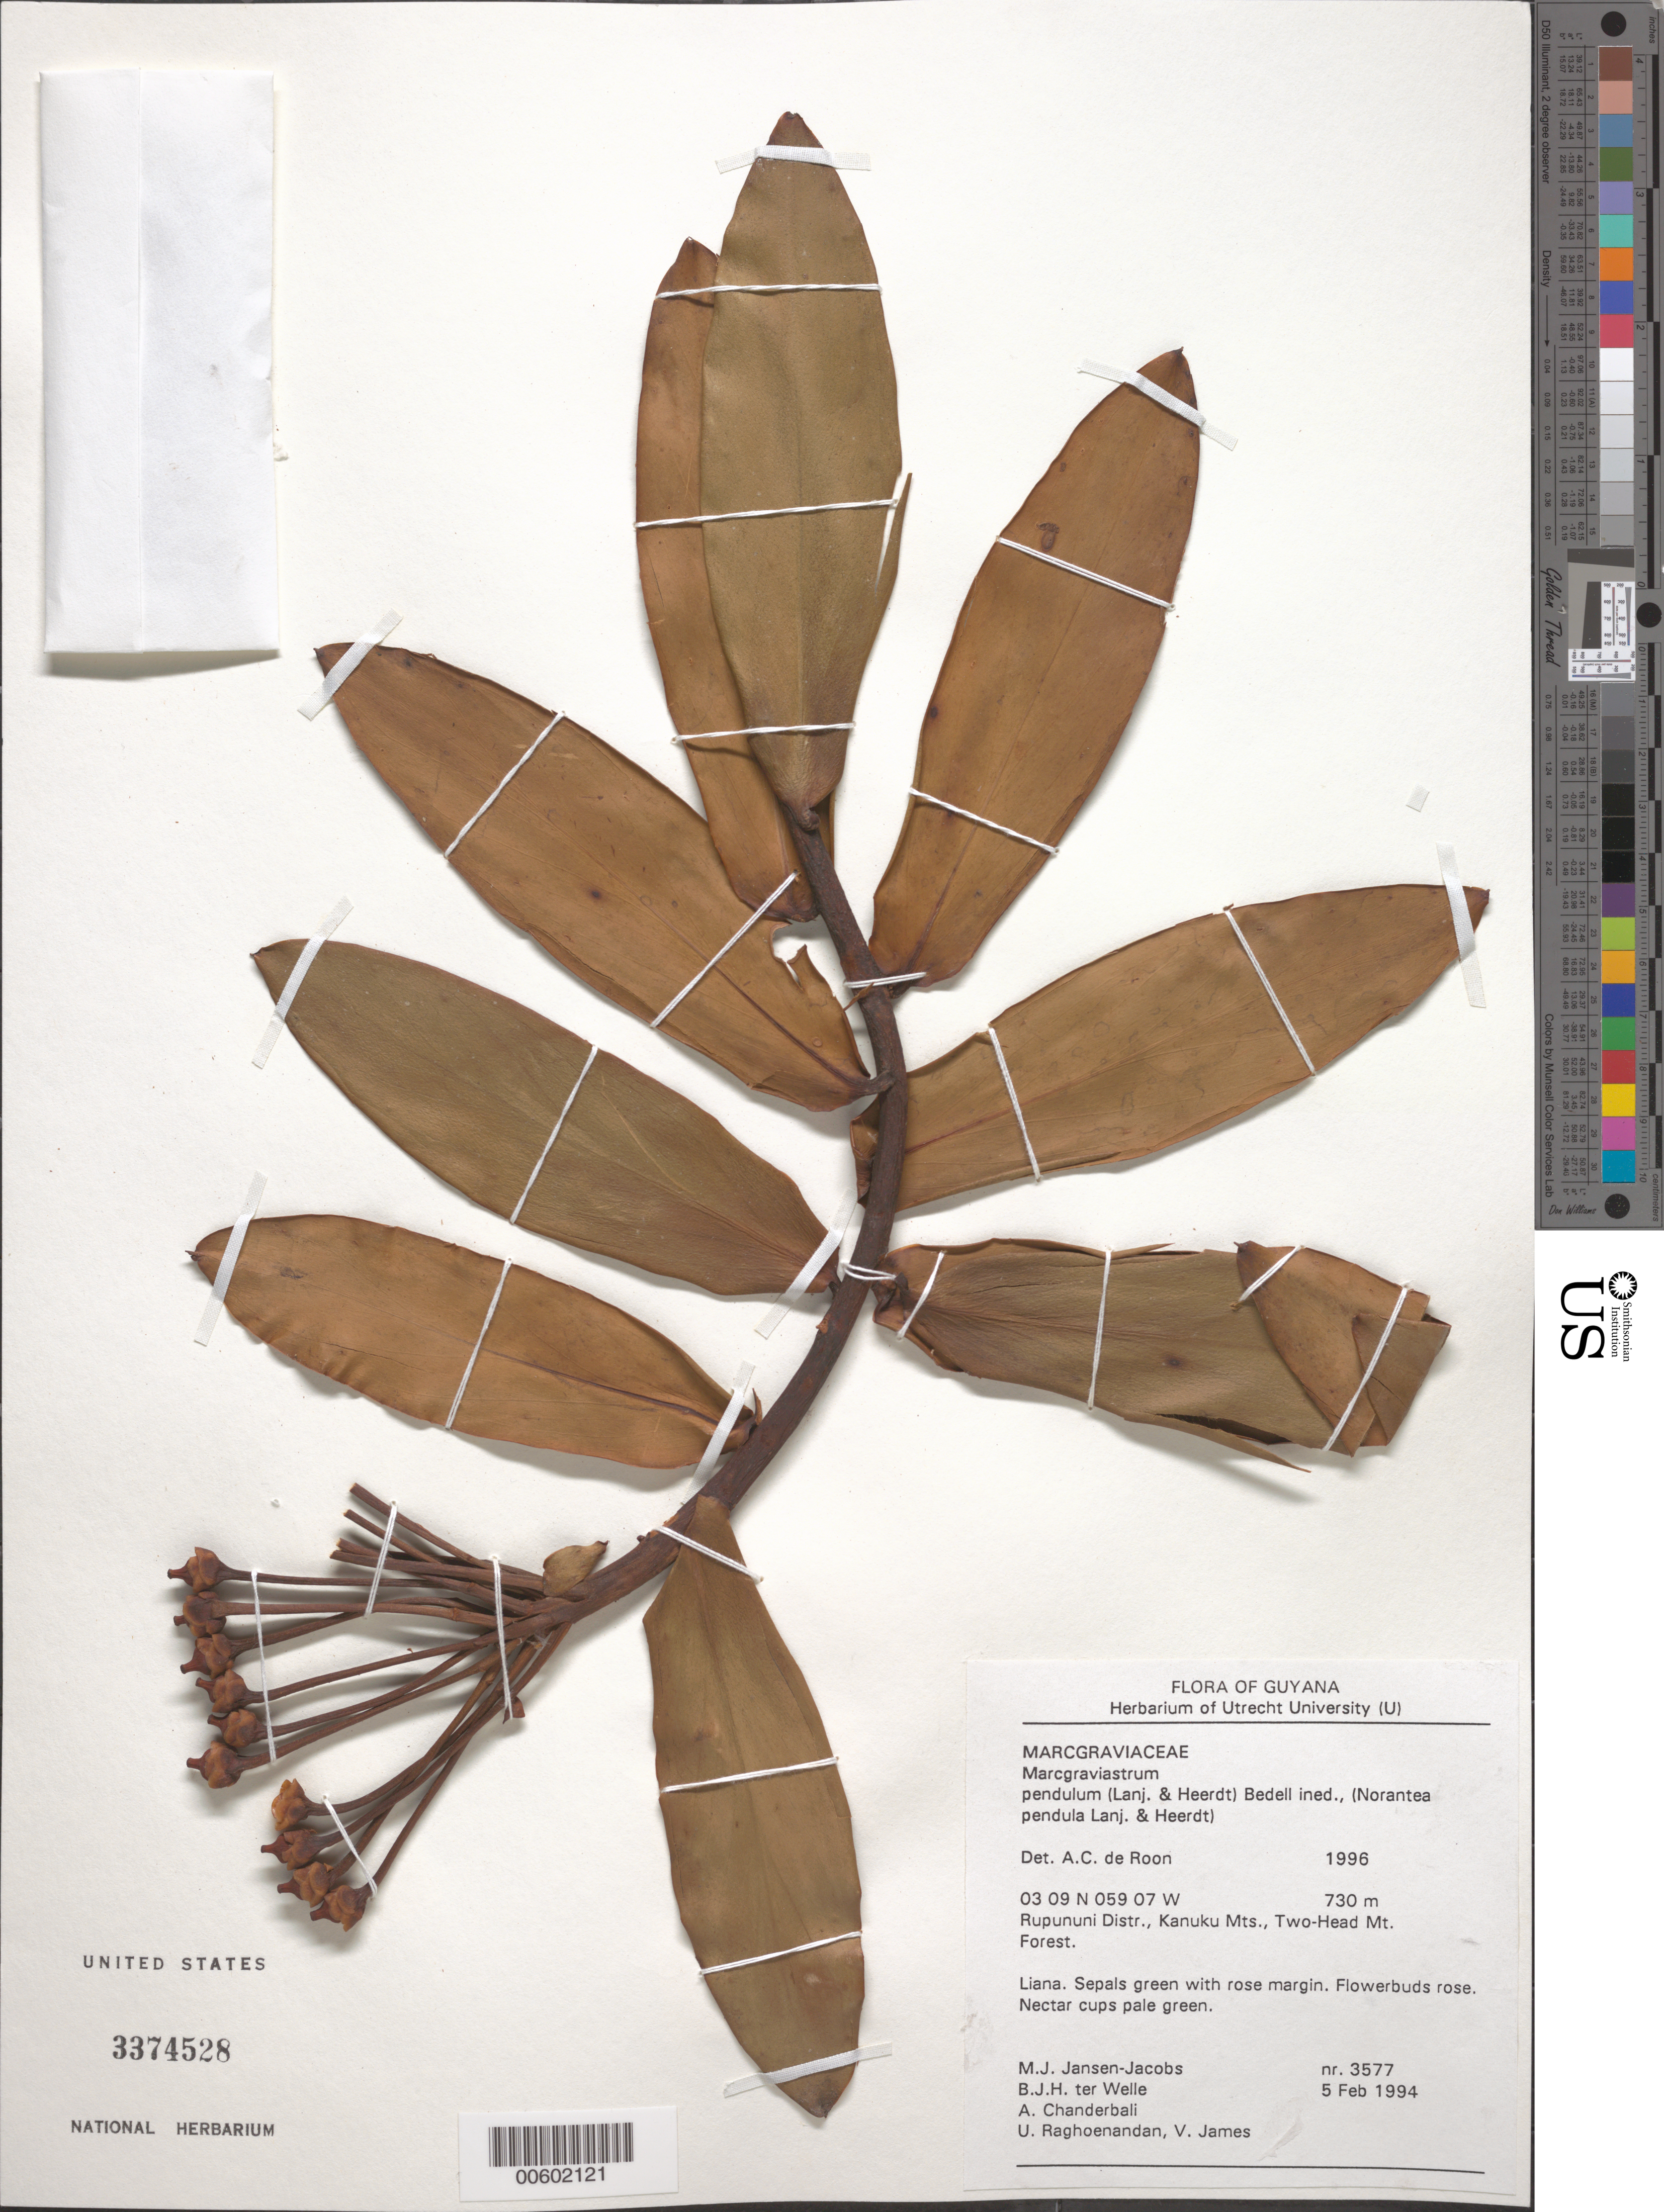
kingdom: Plantae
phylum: Tracheophyta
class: Magnoliopsida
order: Ericales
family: Marcgraviaceae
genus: Marcgraviastrum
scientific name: Marcgraviastrum pendulum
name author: (Lanj. & Heerdt) Bedell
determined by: de Roon, A. C.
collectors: M. J. Jansen-Jacobs, B. Welle, A. S. Chanderbali, U. Raghoenandan & V. James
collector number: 3577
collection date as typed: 5-Feb-94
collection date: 1994-02-05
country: Guyana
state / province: U. Takutu-U. Essequibo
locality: Two-Head Mt., Kanuku Mts.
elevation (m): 730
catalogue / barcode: US 3374528